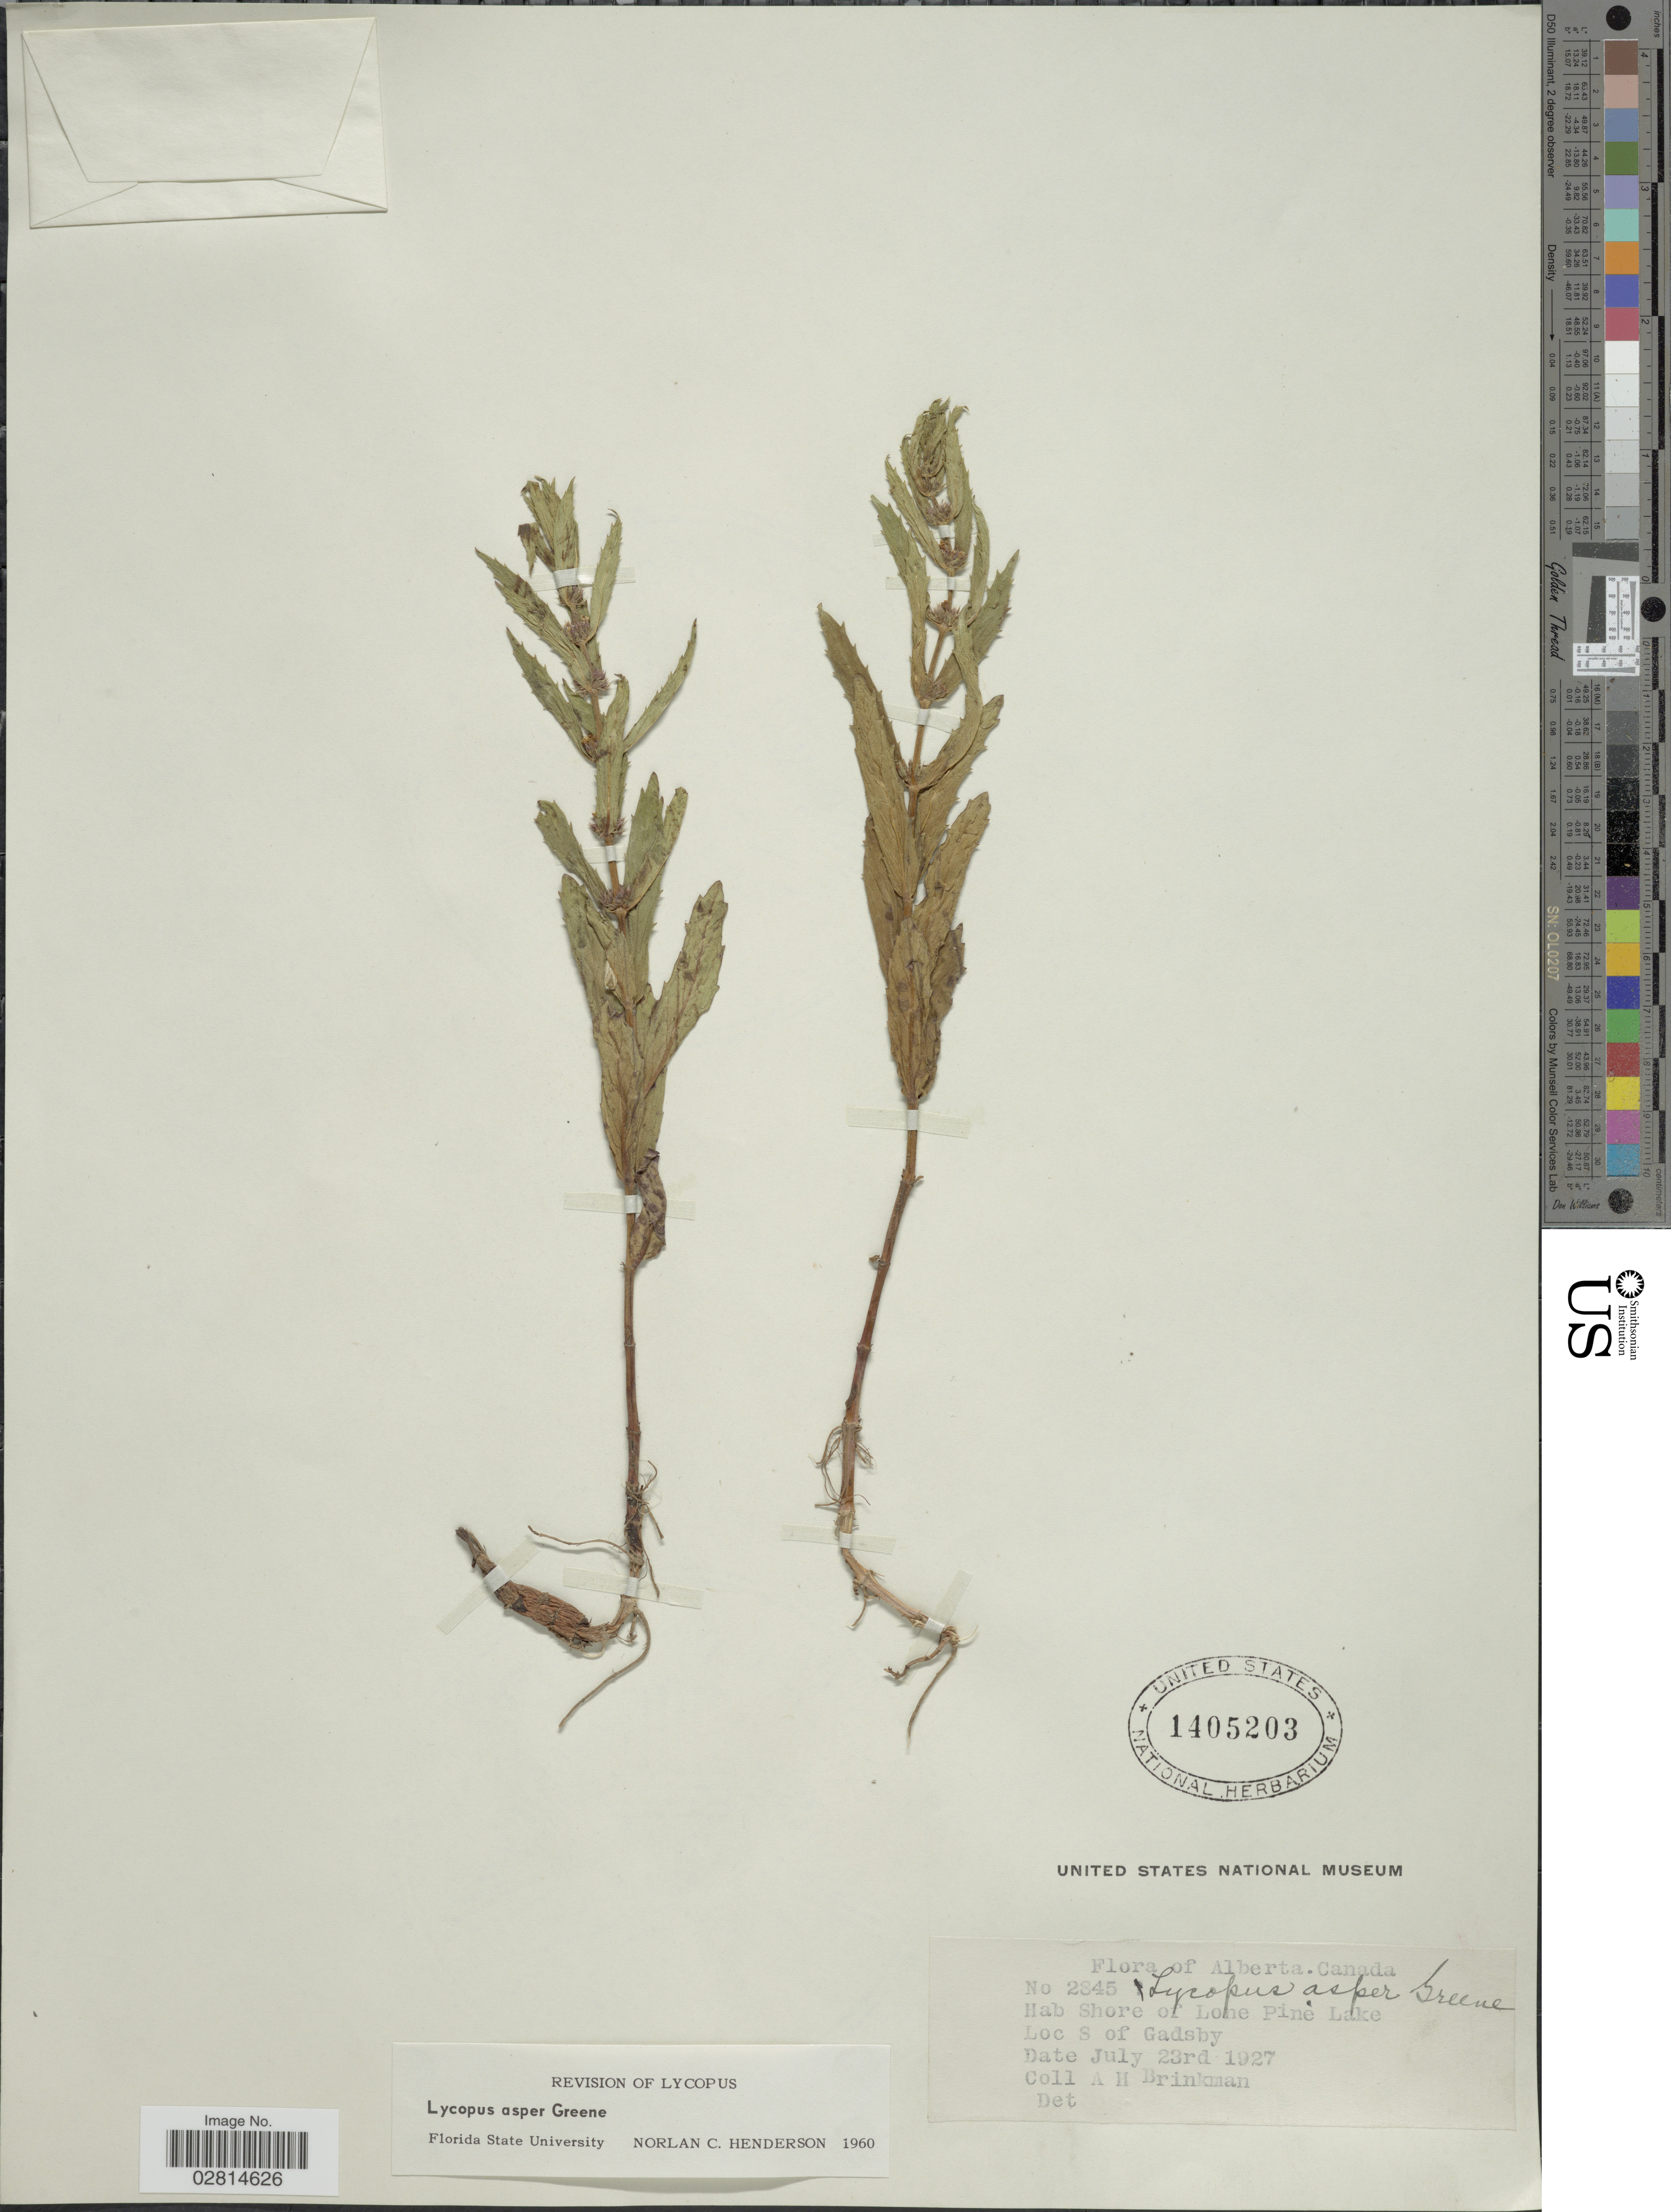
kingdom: Plantae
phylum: Tracheophyta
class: Magnoliopsida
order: Lamiales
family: Lamiaceae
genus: Lycopus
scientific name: Lycopus asper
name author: Greene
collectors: A. Brinkman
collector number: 2845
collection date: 1927-07-23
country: Canada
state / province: Alberta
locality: Shore of Lone Pine Lake. S of Gadsby.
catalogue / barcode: US 1405203